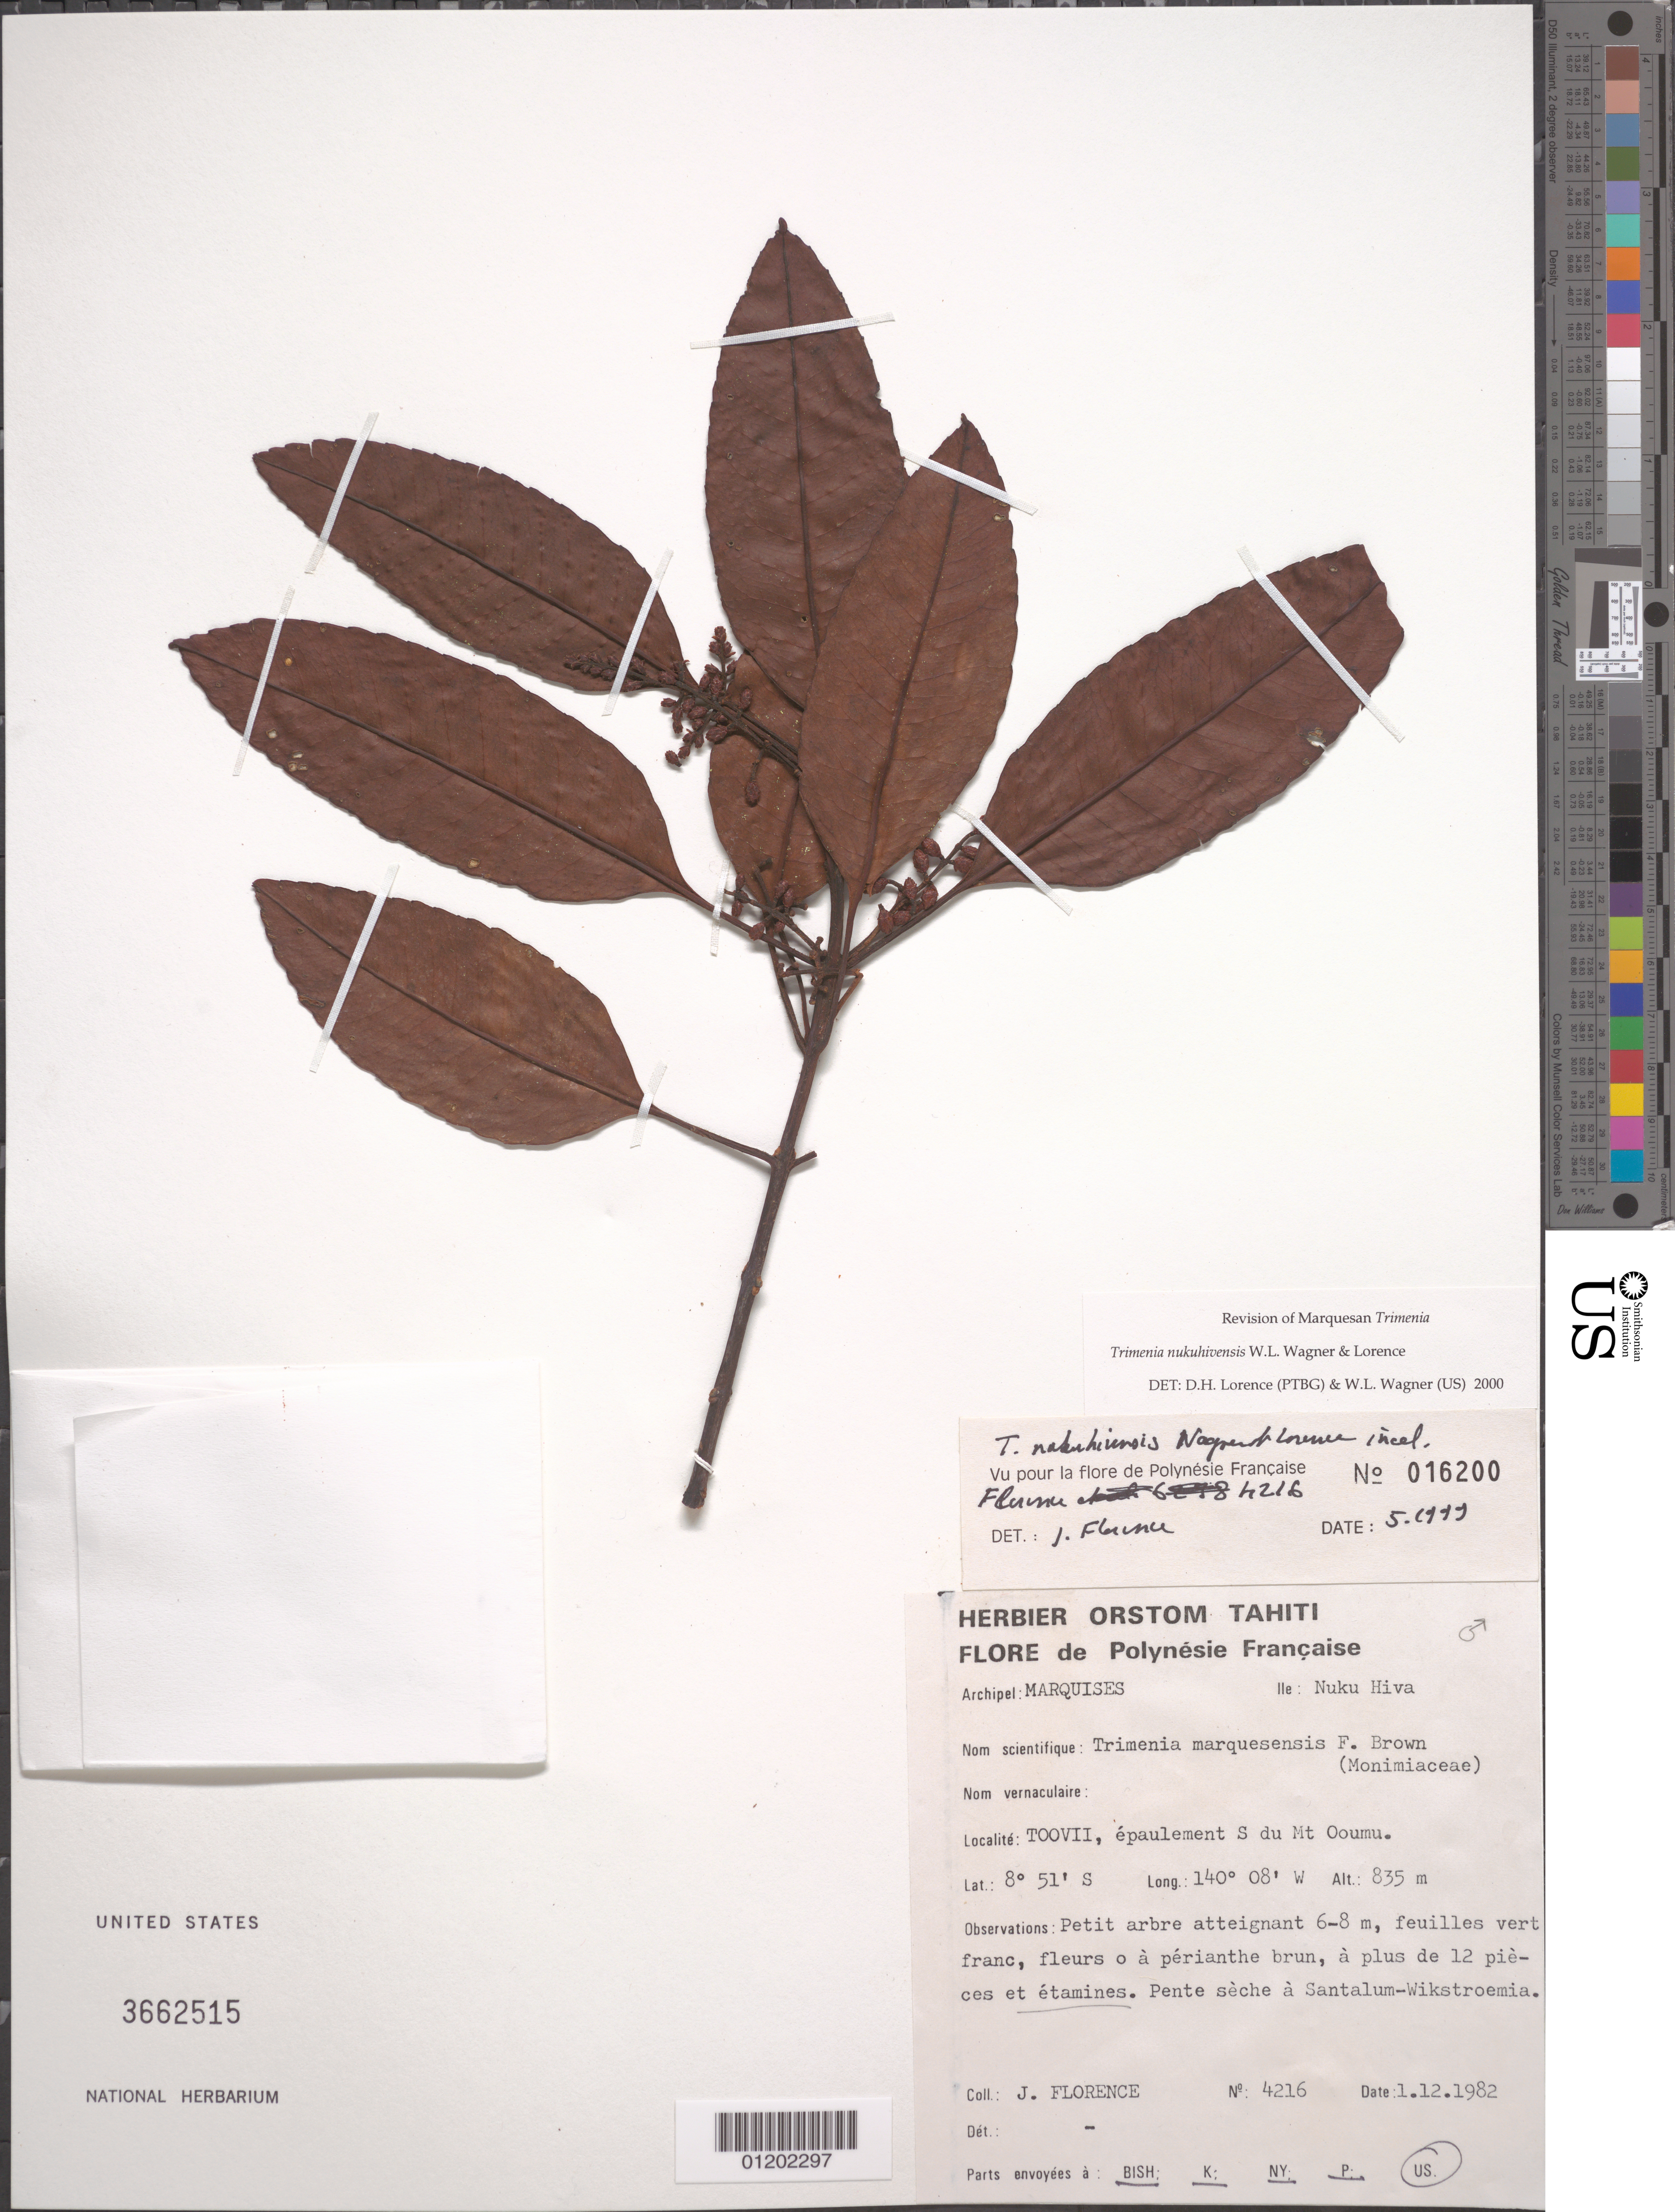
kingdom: Plantae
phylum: Tracheophyta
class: Magnoliopsida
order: Austrobaileyales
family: Trimeniaceae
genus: Trimenia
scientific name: Trimenia nukuhivensis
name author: W.L. Wagner & Lorence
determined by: Wagner, W. L.; Lorence, David H.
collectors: J. Florence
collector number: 4216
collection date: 1982-12-01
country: French Polynesia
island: Nuku Hiva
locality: Toovii, épaulement S du Mt. Ooumu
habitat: Pente sèche è Santalum - Wikstroemia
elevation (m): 835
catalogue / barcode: US 3662515